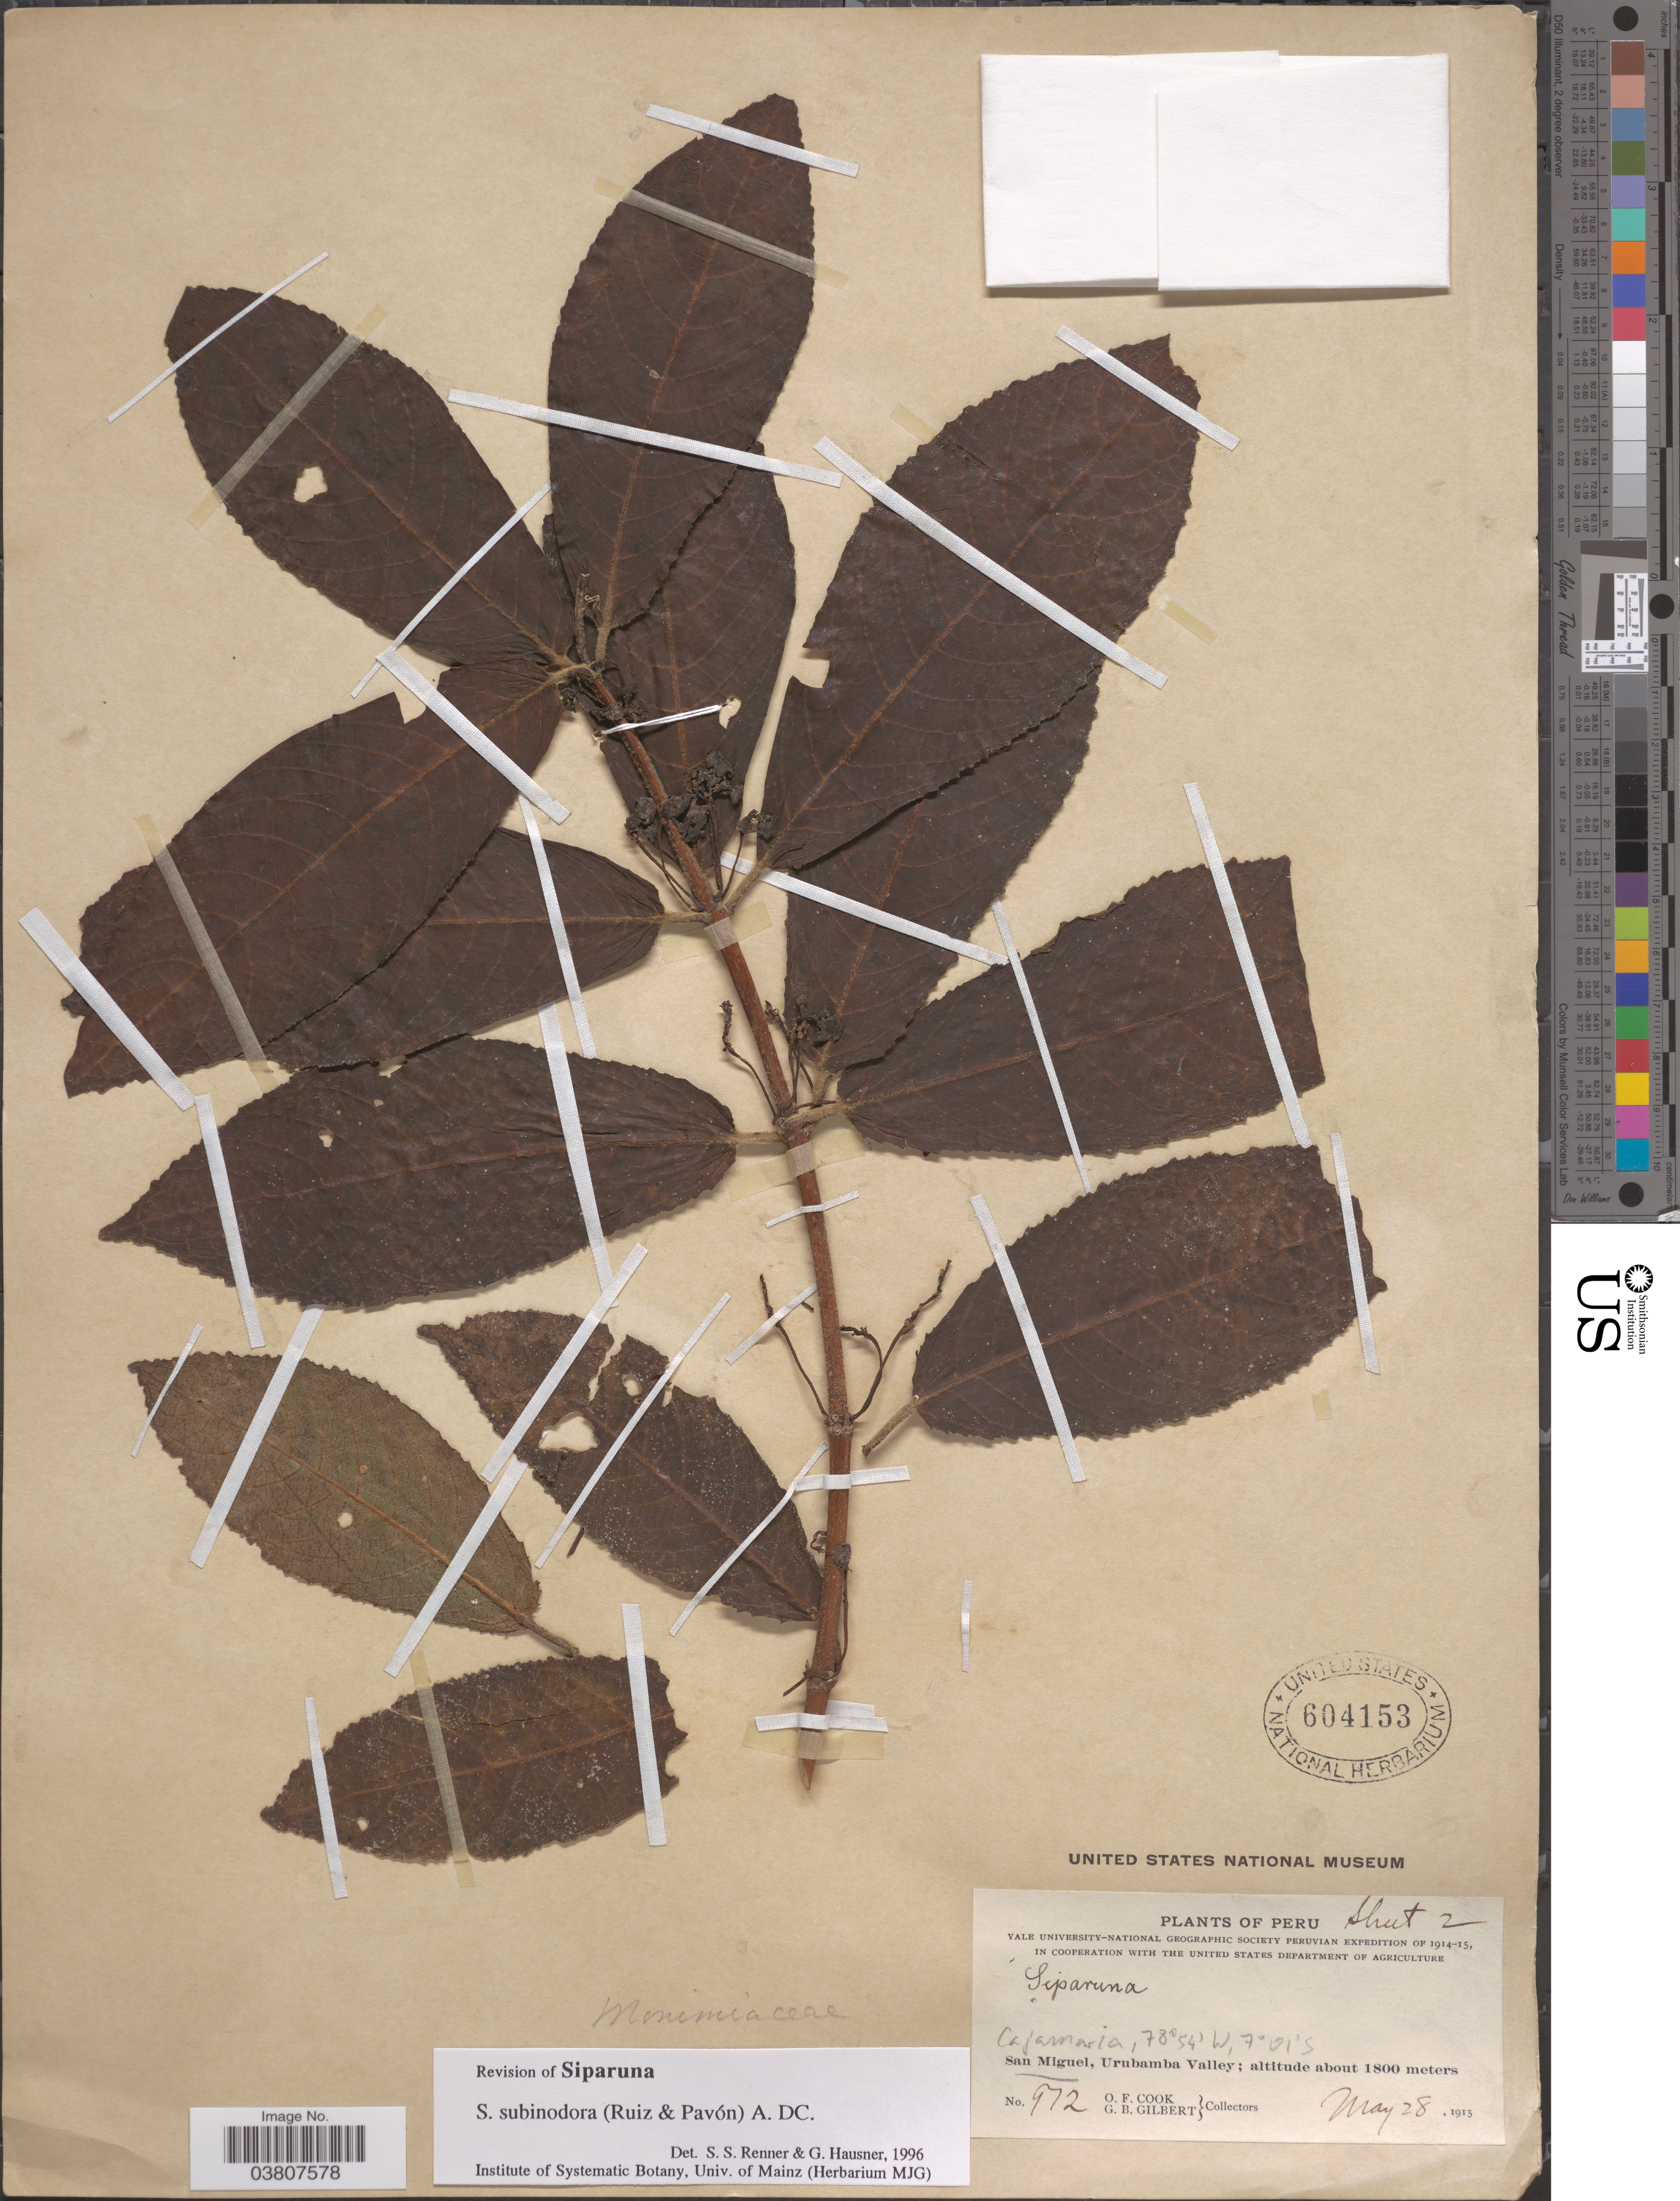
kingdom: Plantae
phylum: Tracheophyta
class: Magnoliopsida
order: Laurales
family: Siparunaceae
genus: Siparuna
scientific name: Siparuna subinodora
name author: (Ruiz & Pav.) A. DC.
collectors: O. F. Cook & G. B. Gilbert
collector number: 972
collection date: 1915-05-28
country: Peru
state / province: Cajamarca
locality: Cajamarca. San Miguel, Urubamba Valley.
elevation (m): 1800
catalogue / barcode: US 604153